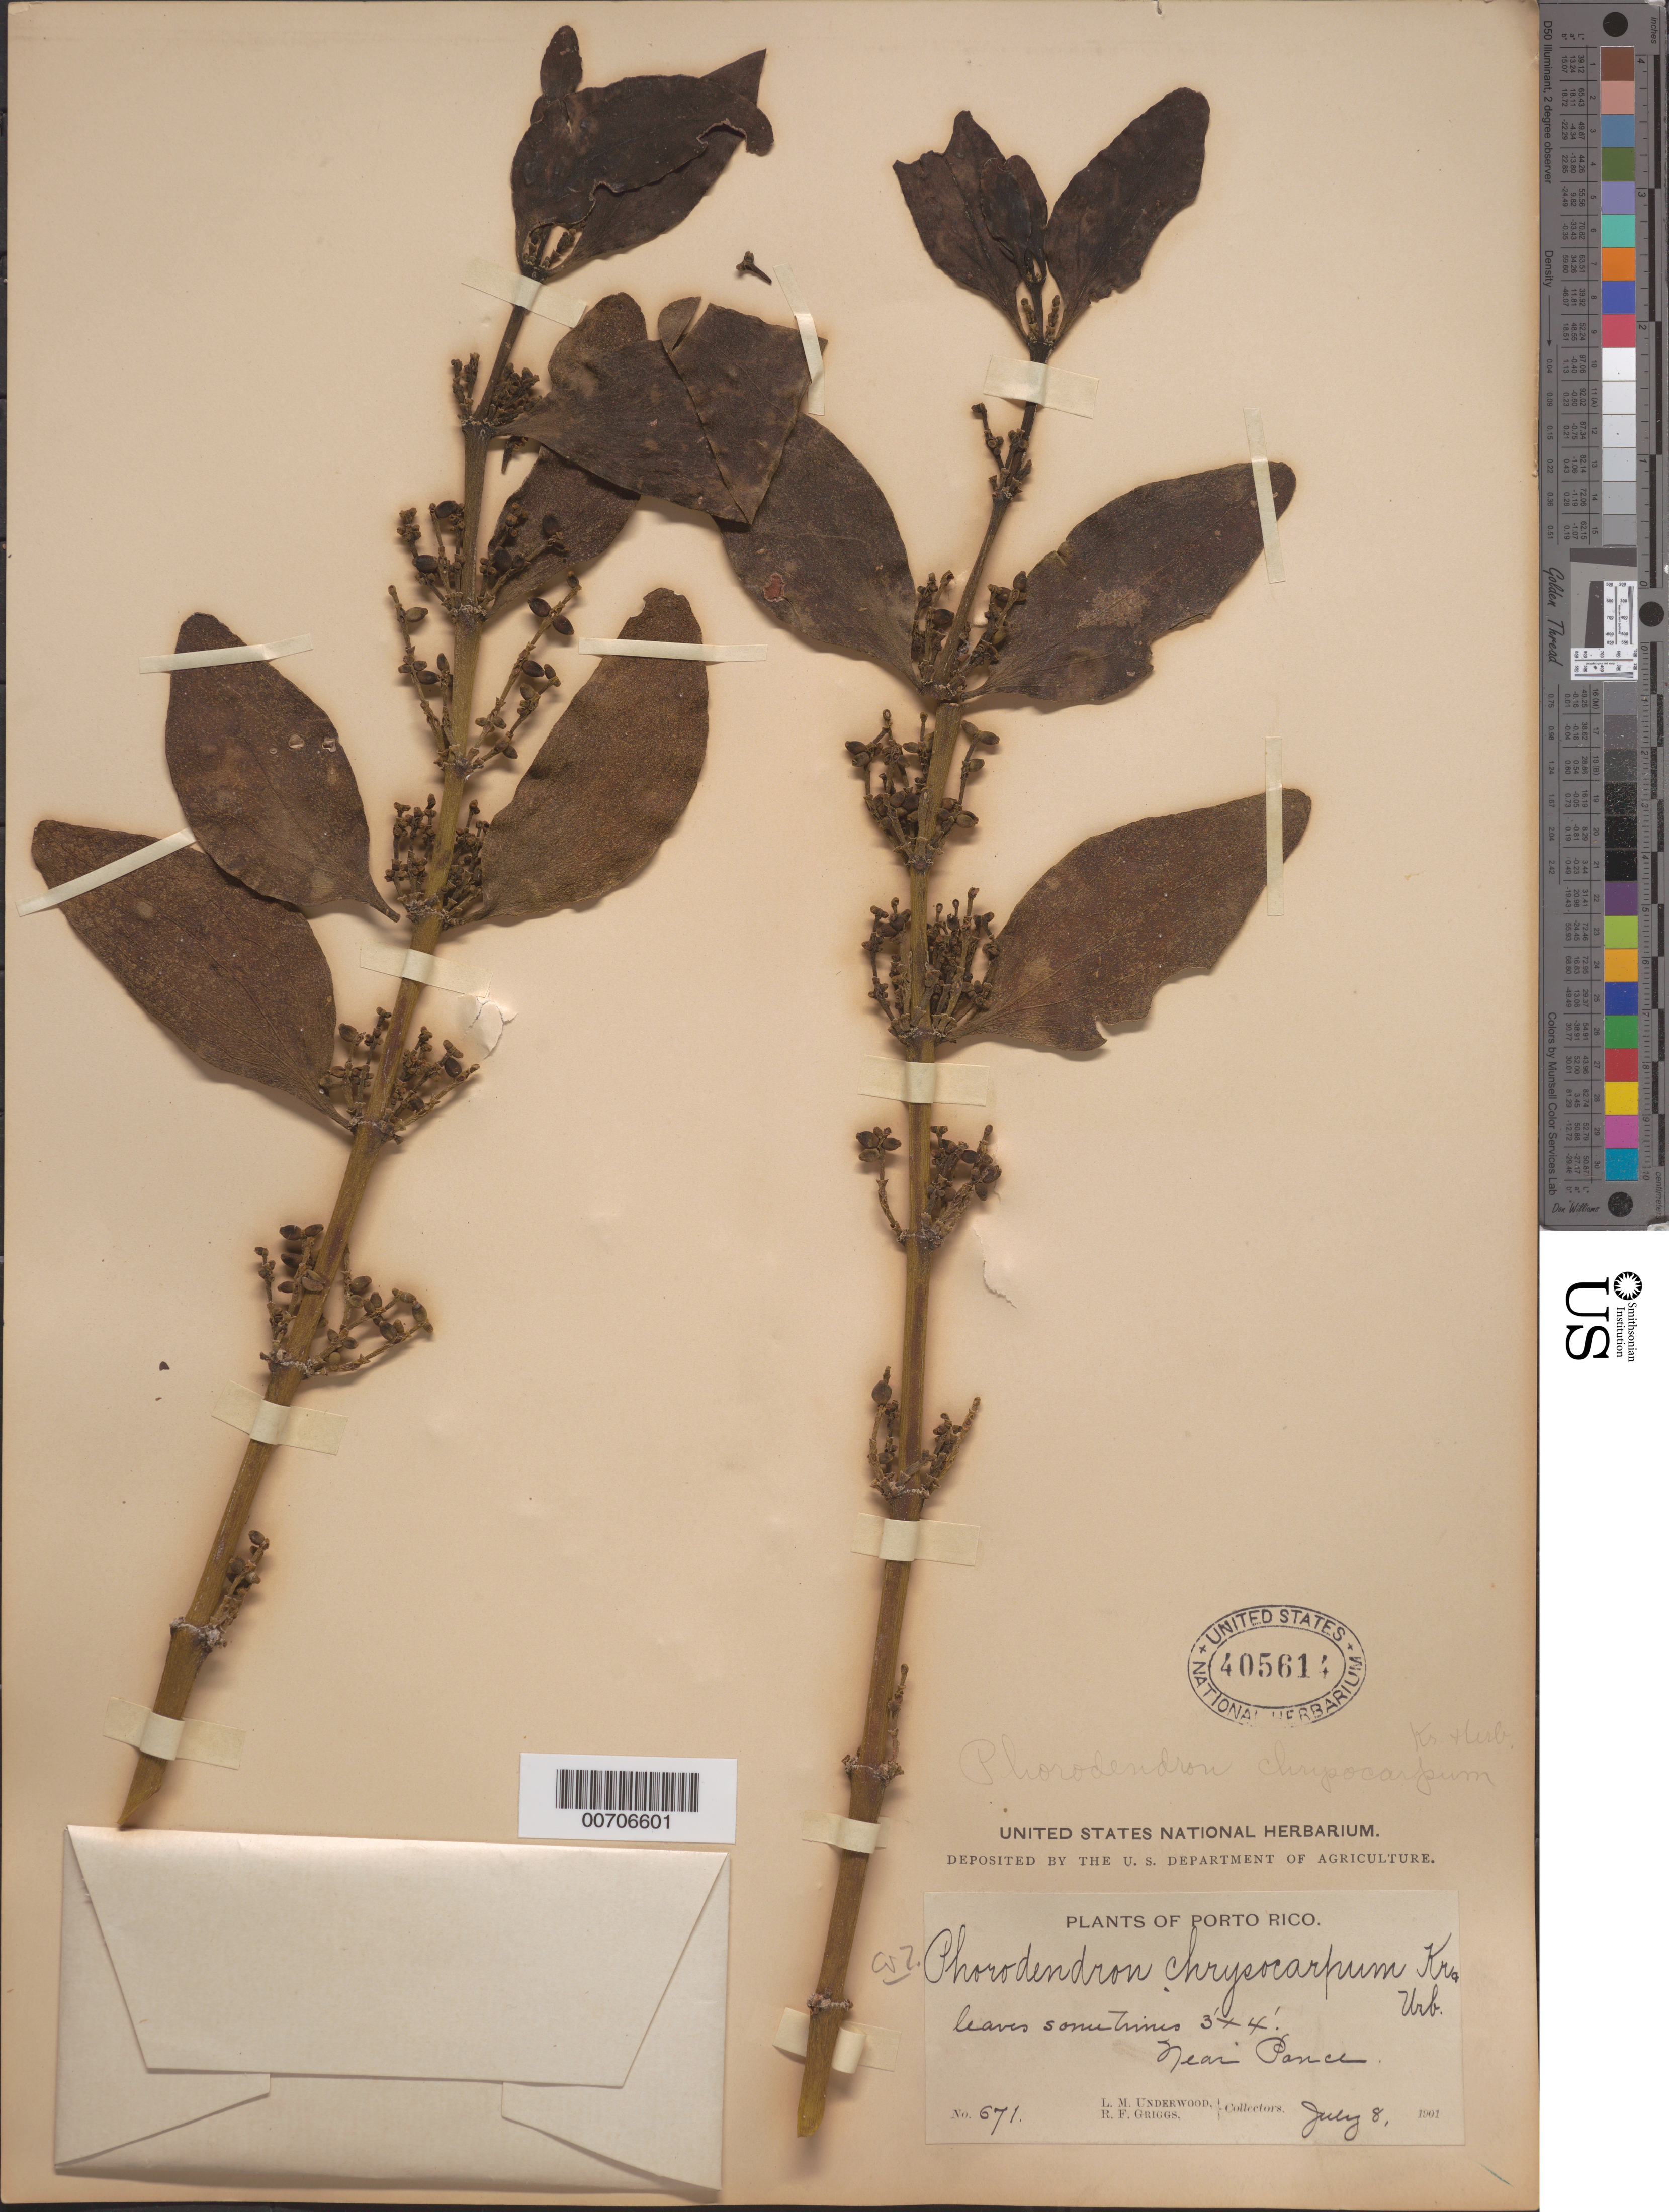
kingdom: Plantae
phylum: Tracheophyta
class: Magnoliopsida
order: Santalales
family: Viscaceae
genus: Phoradendron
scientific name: Phoradendron chrysocarpum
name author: Krug & Urb.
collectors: L. M. Underwood & R. F. Griggs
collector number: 671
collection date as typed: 08 Jul 1901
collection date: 1901-07-08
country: Puerto Rico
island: Greater Antilles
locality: Ponce, near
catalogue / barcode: US 405614